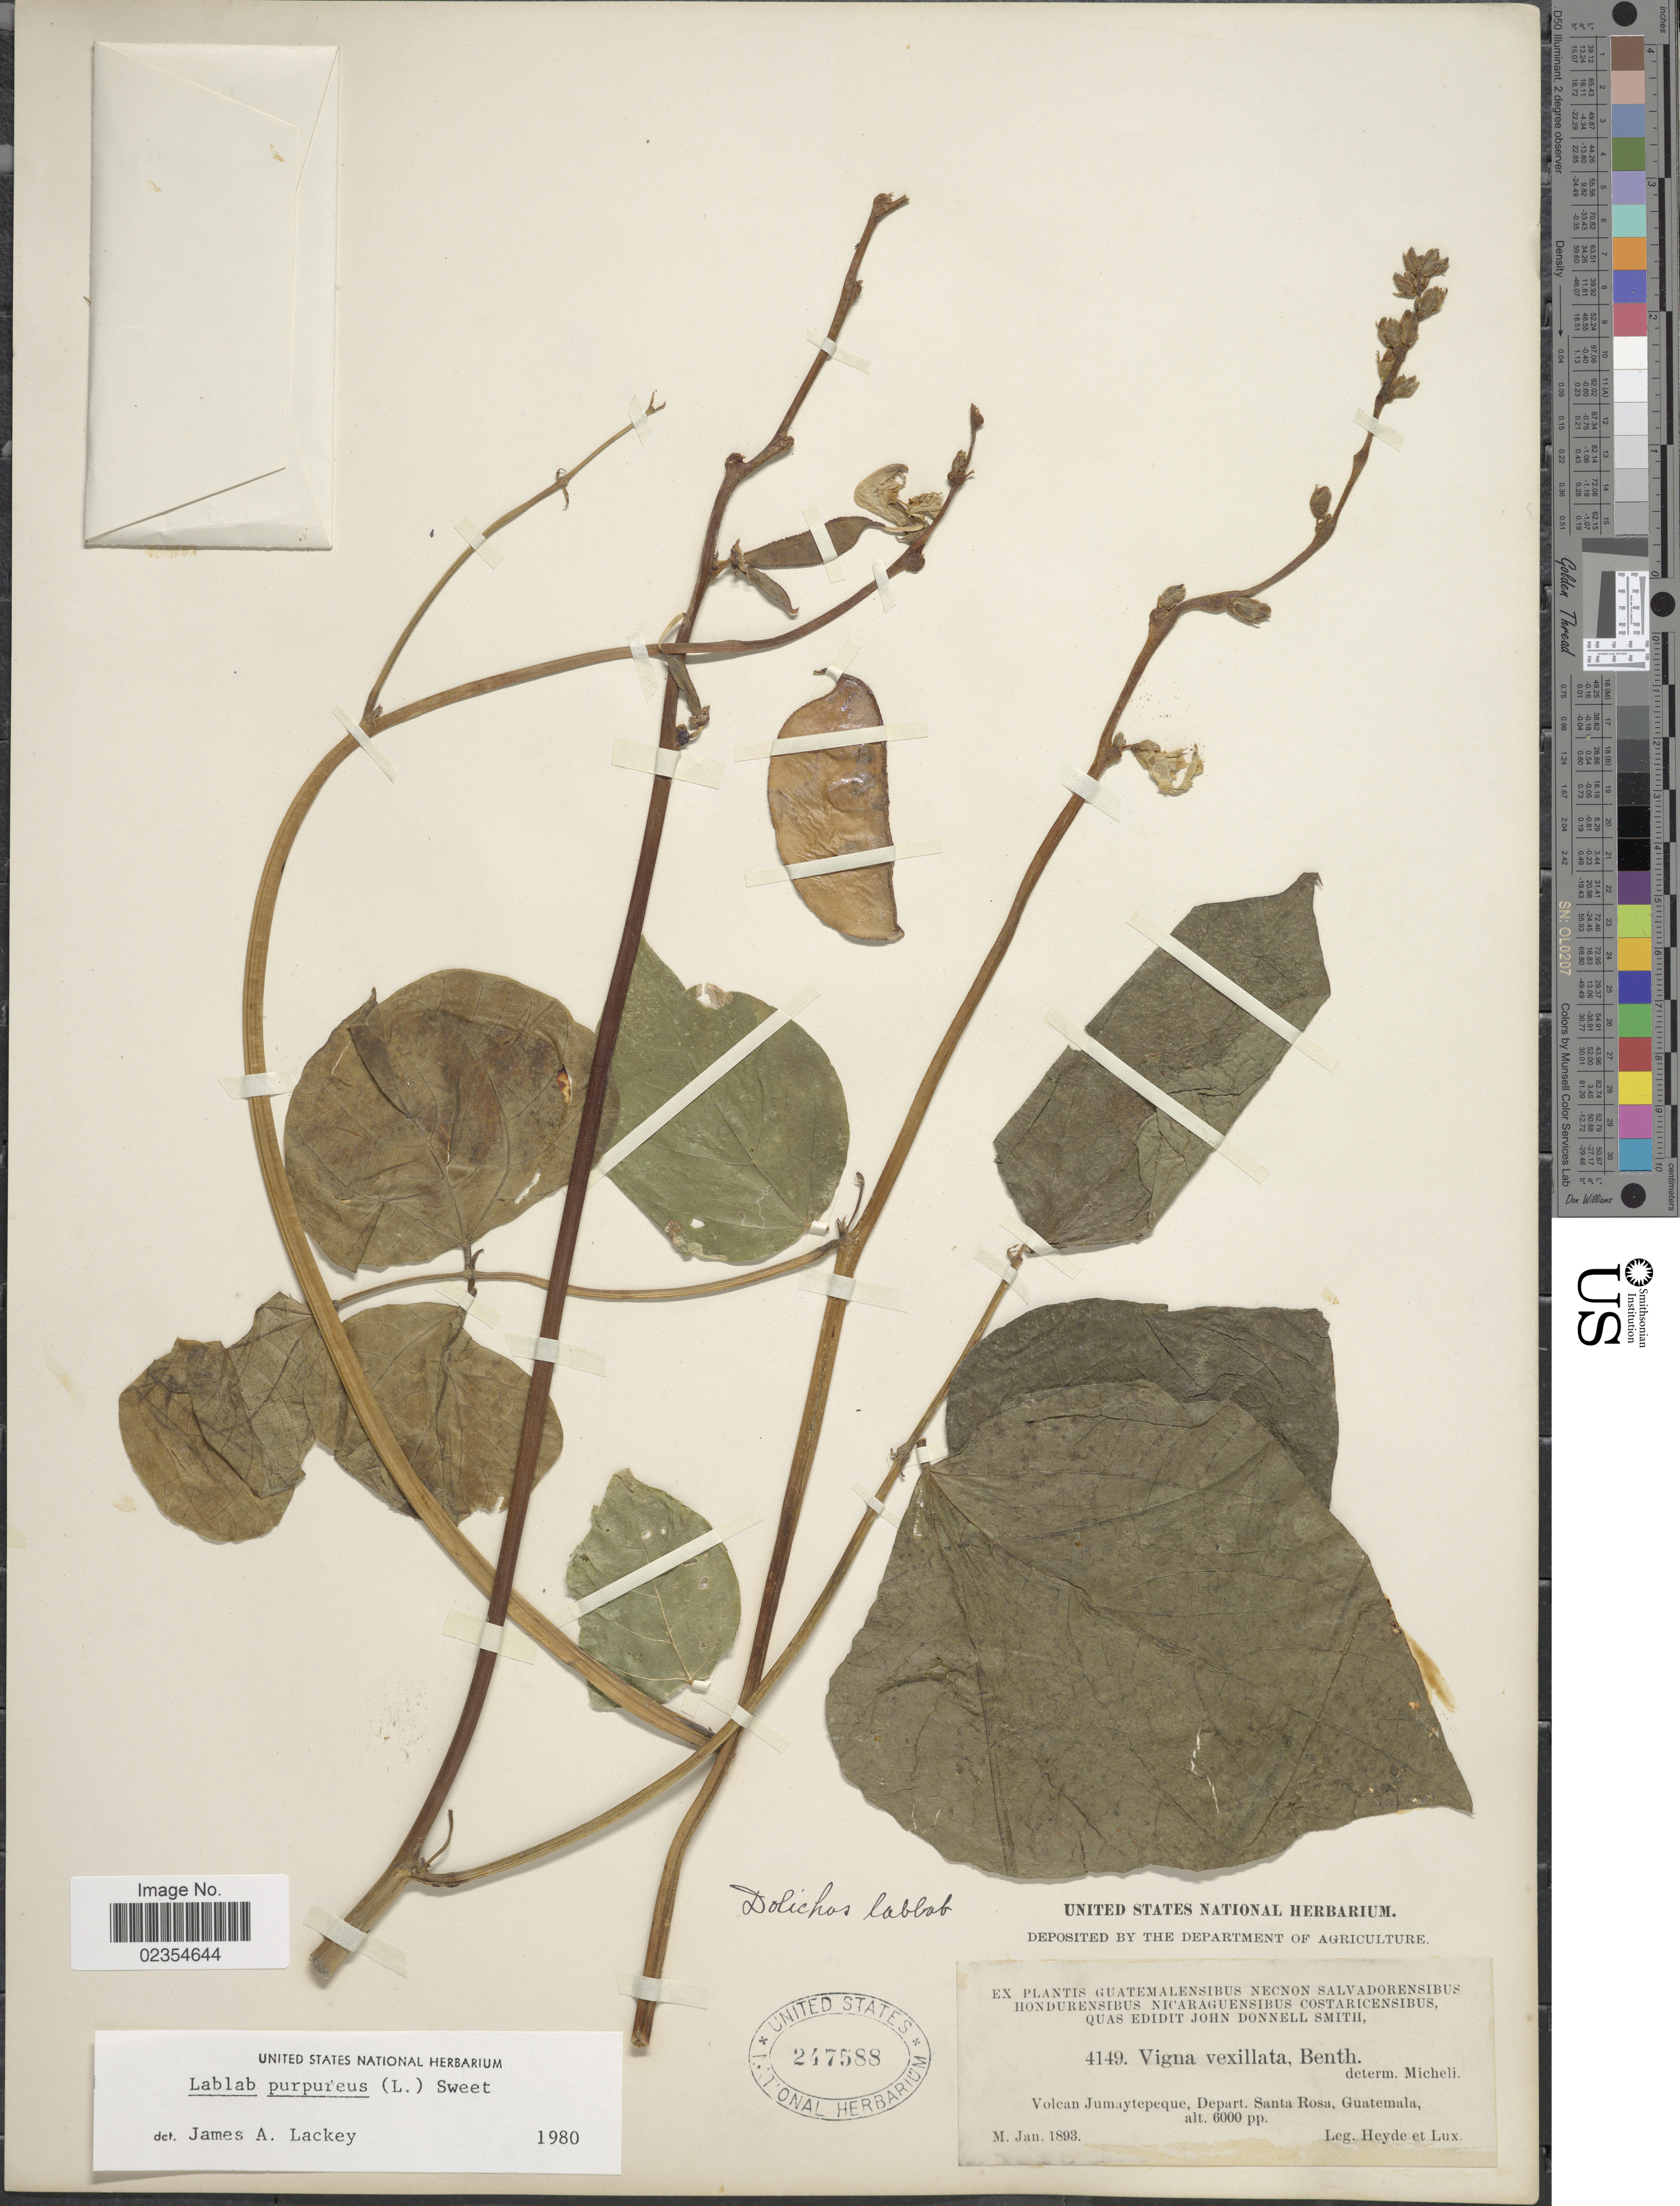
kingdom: Plantae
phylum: Tracheophyta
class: Magnoliopsida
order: Fabales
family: Fabaceae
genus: Lablab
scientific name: Lablab purpureus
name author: (L.) Sweet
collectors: Heyde & Lux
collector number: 4149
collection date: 1893-01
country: Guatemala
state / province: Santa Rosa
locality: Volcan Jumaytepeque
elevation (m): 1829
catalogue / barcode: US 247588